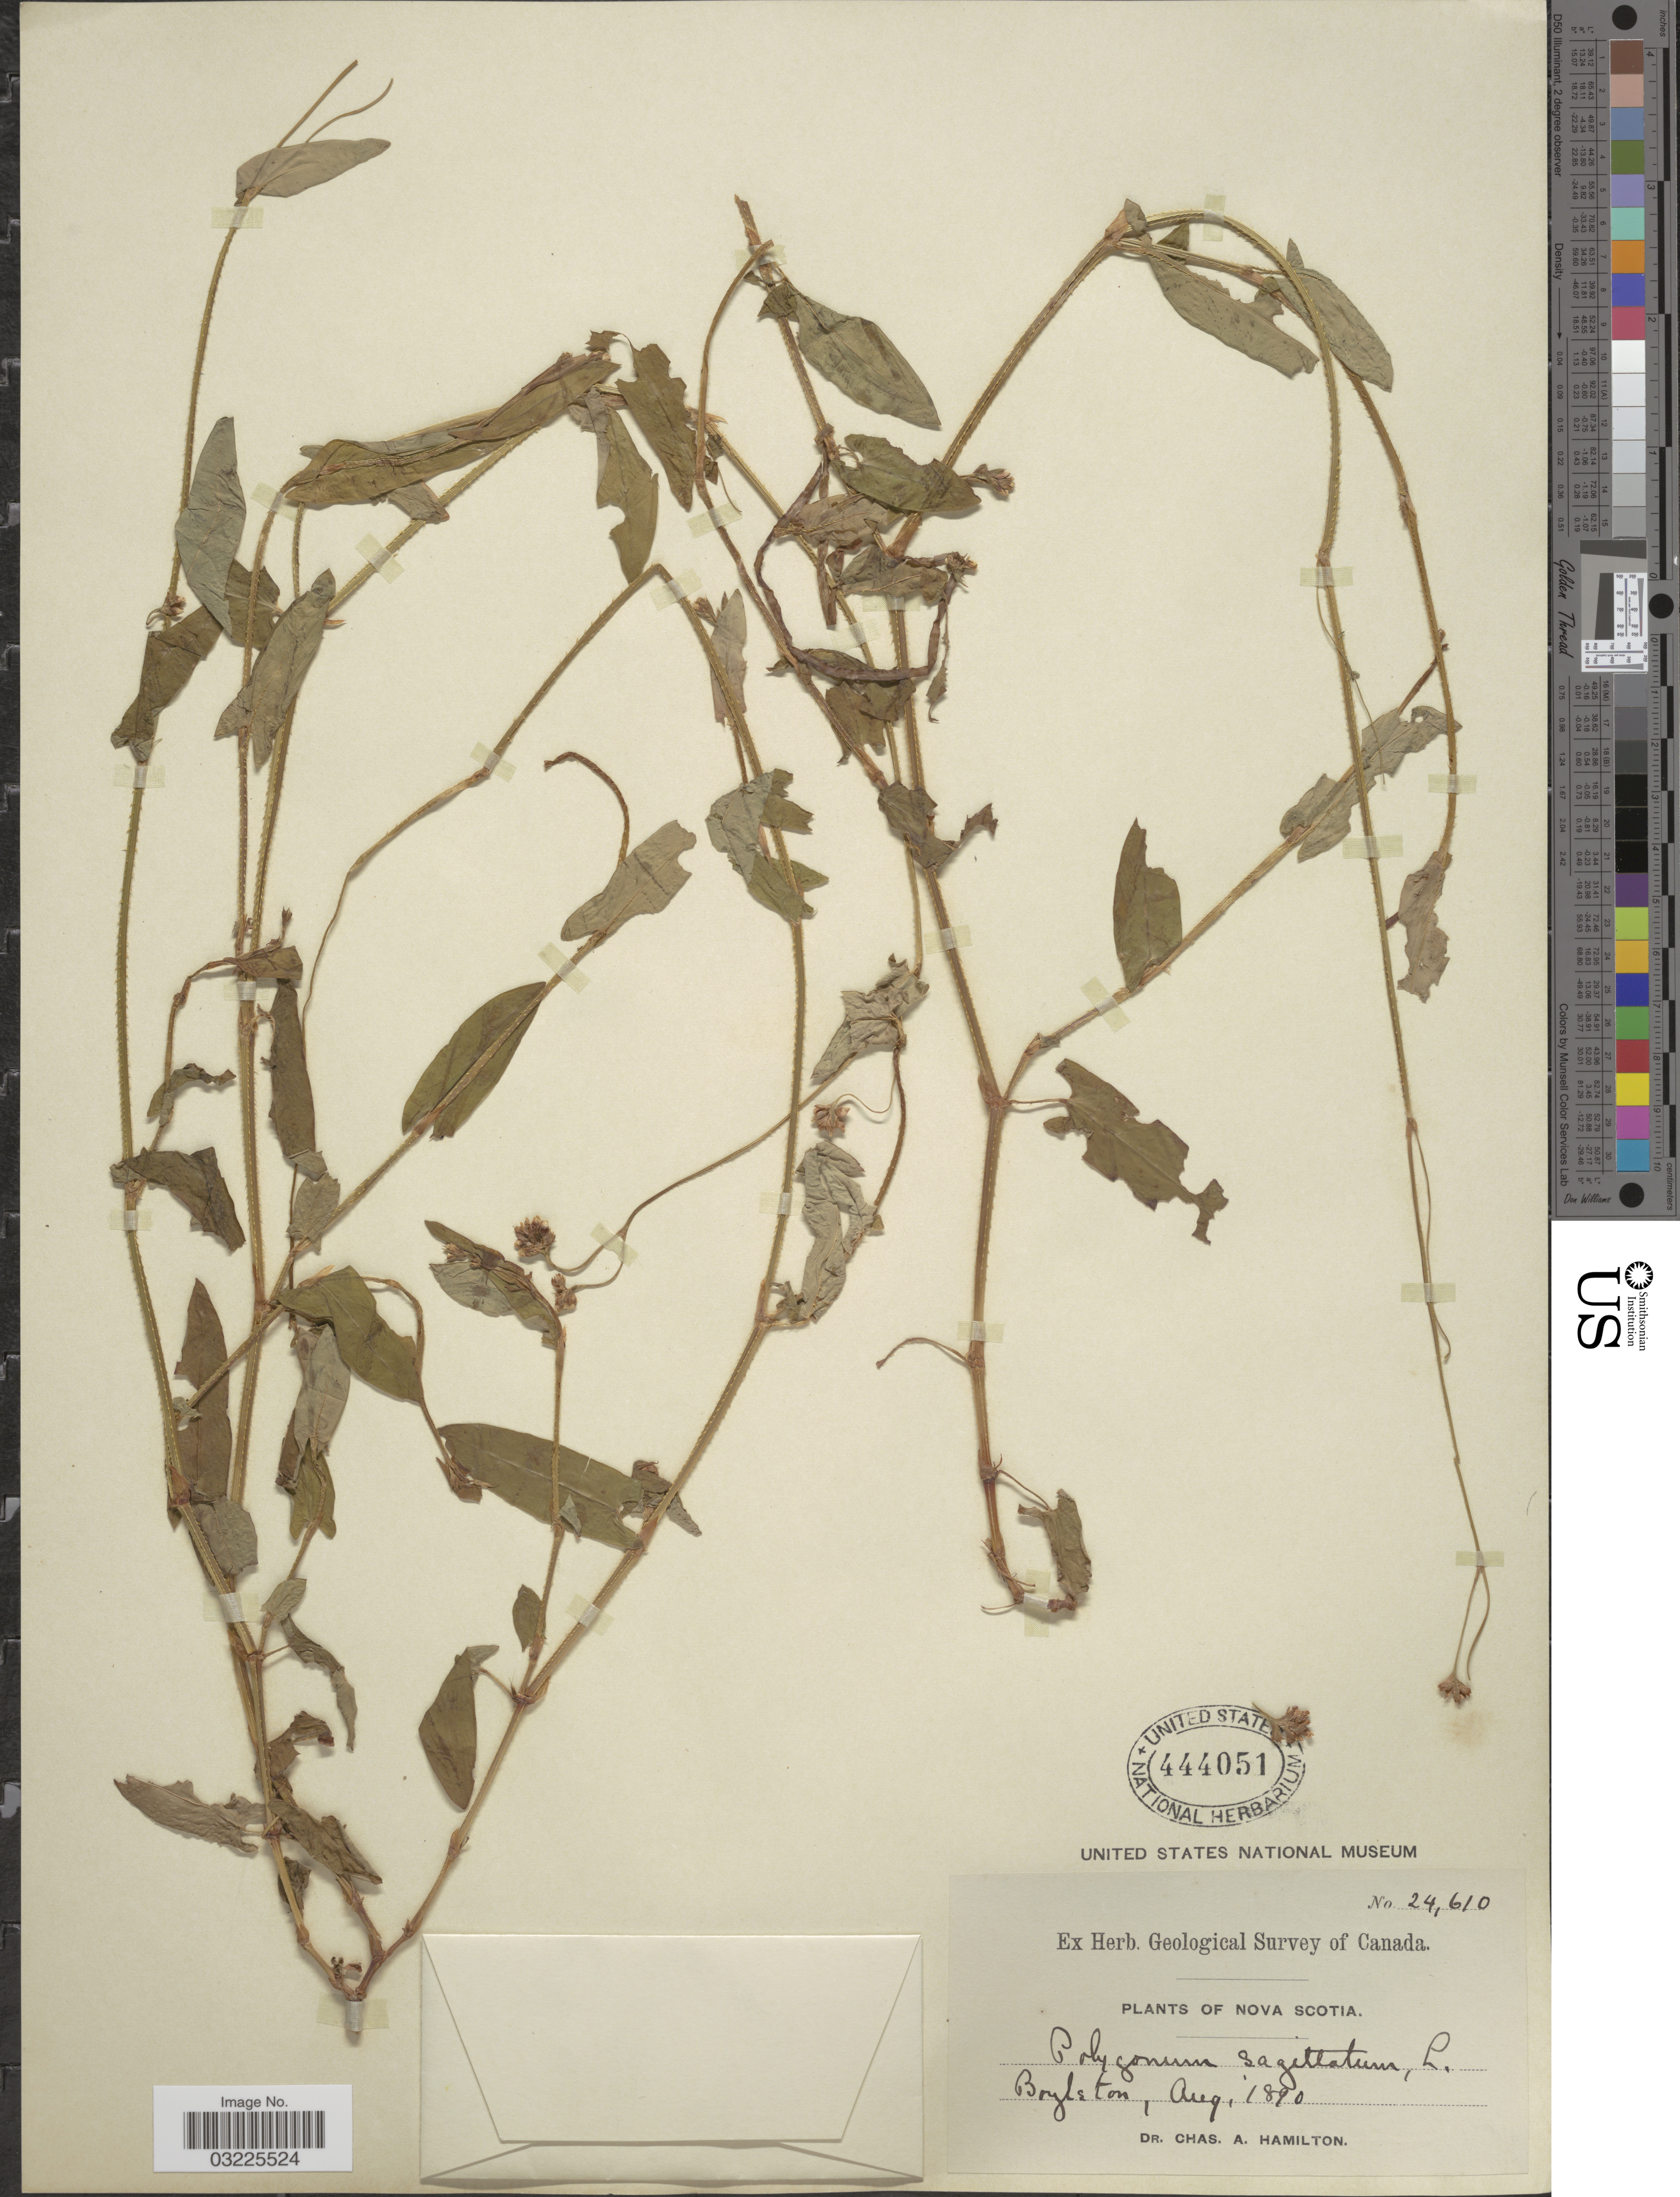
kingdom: Plantae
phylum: Tracheophyta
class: Magnoliopsida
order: Caryophyllales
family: Polygonaceae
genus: Persicaria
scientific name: Persicaria sagittata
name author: (L.) H. Gross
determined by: Atha, D. E.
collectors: C. A. Hamilton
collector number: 24610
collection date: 1890-08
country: Canada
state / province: Nova Scotia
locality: Brylston.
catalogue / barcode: US 444051